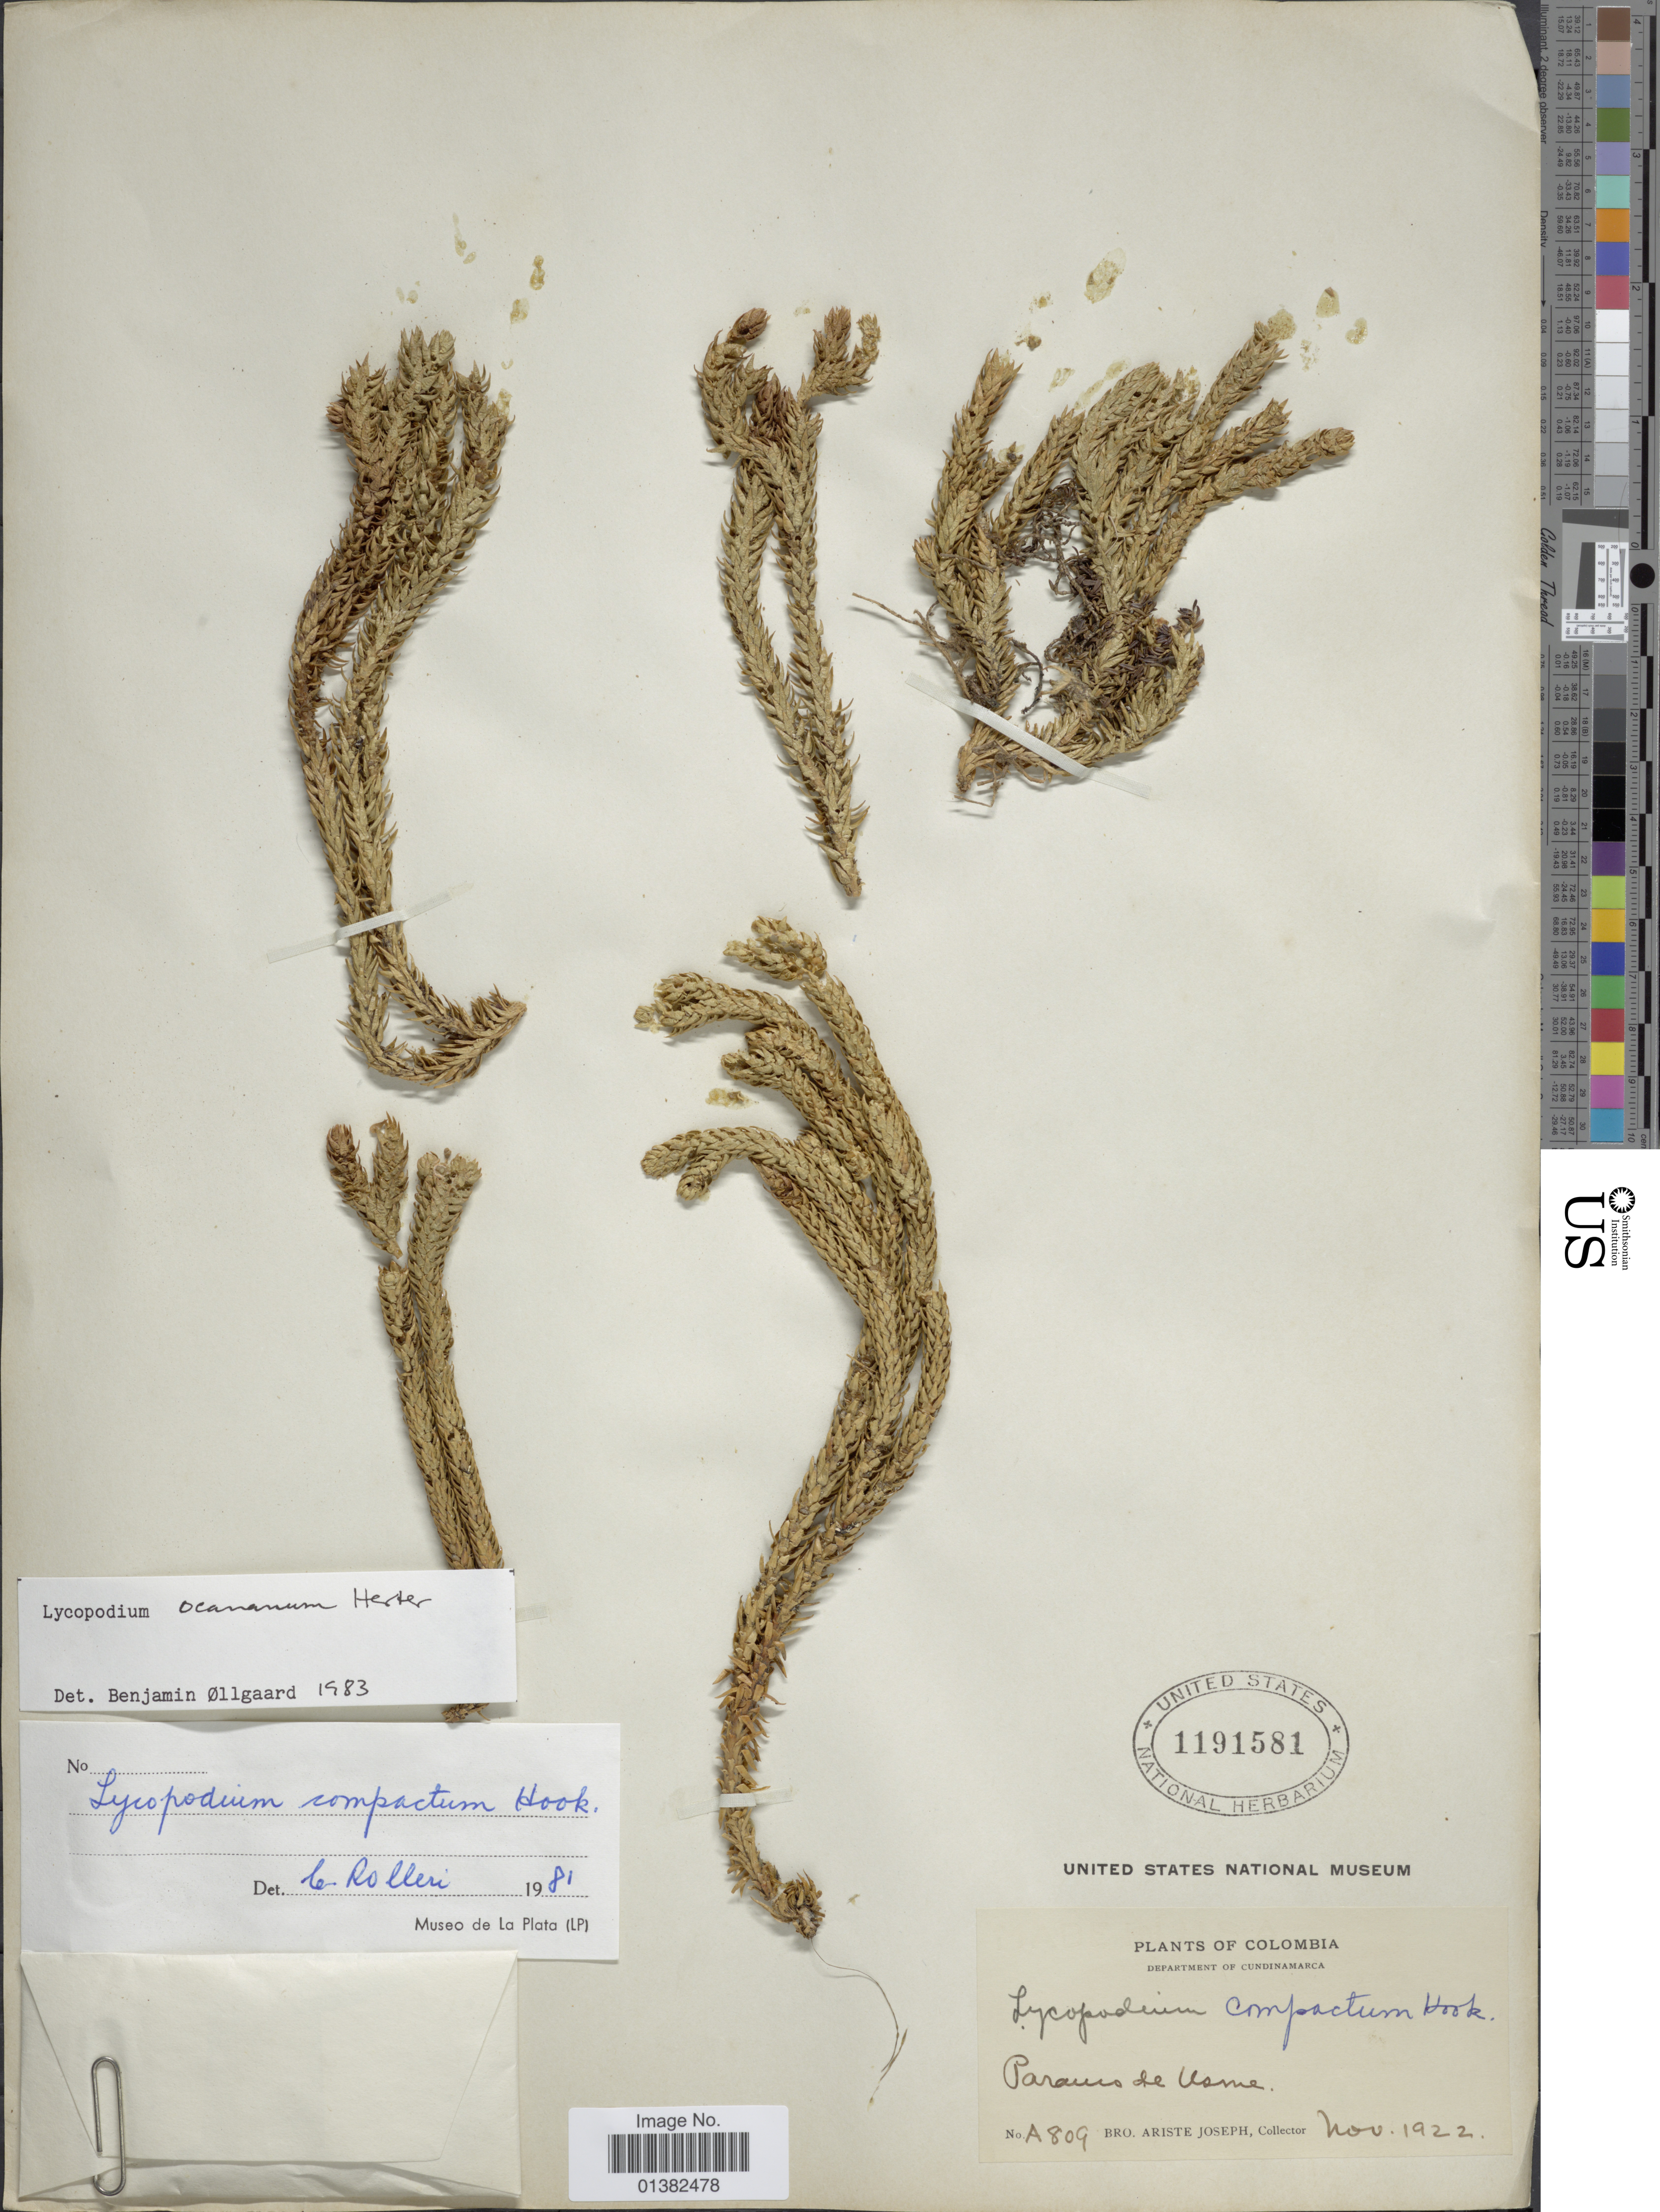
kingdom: Plantae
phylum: Tracheophyta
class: Lycopodiopsida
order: Lycopodiales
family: Lycopodiaceae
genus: Phlegmariurus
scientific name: Phlegmariurus ocananus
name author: (Herter) B. Øllg.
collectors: Bro. Ariste-Joseph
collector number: A809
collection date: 1922-11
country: Colombia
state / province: Cundinamarca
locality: Paramo de Usme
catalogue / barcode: US 1191581